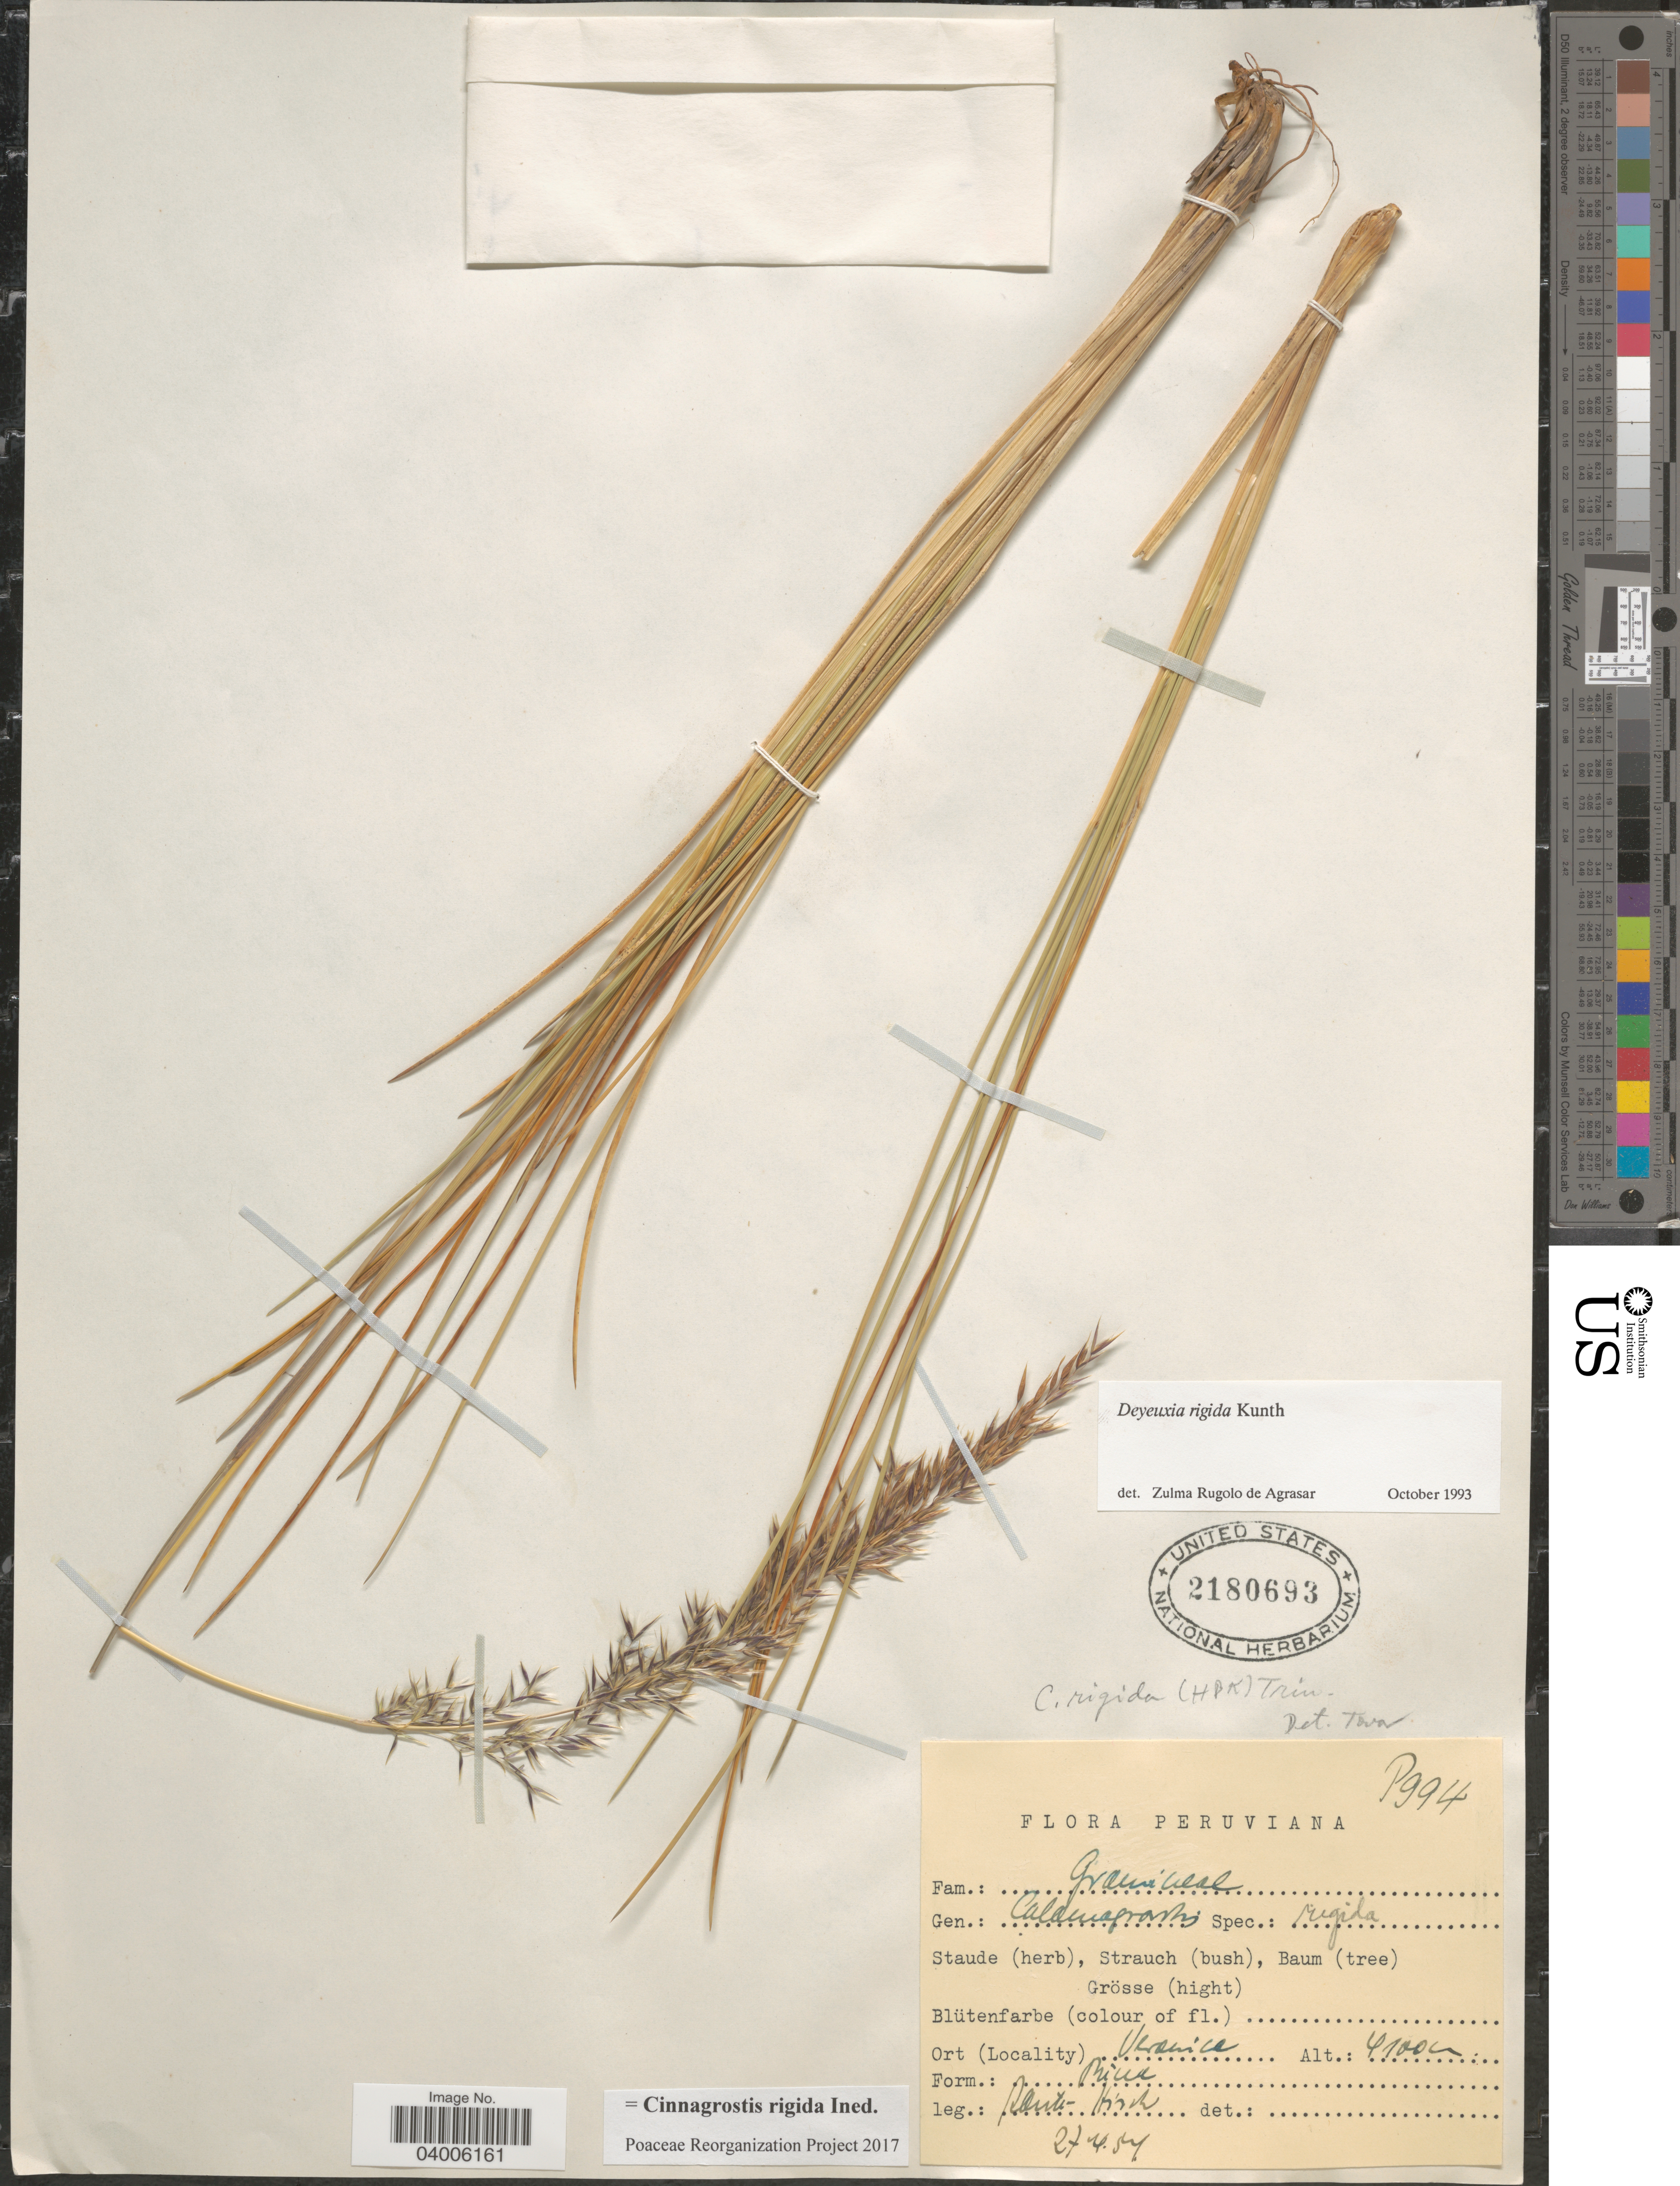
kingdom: Plantae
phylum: Tracheophyta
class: Liliopsida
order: Poales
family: Poaceae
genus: Cinnagrostis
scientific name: Cinnagrostis rigida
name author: (Kunth) P.M. Peterson et al.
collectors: W. Rauh & G. Hirsch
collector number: P994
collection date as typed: Transcribed d/m/y: 27/4/54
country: Peru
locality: Veronica.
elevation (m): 4100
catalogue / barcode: US 2180693